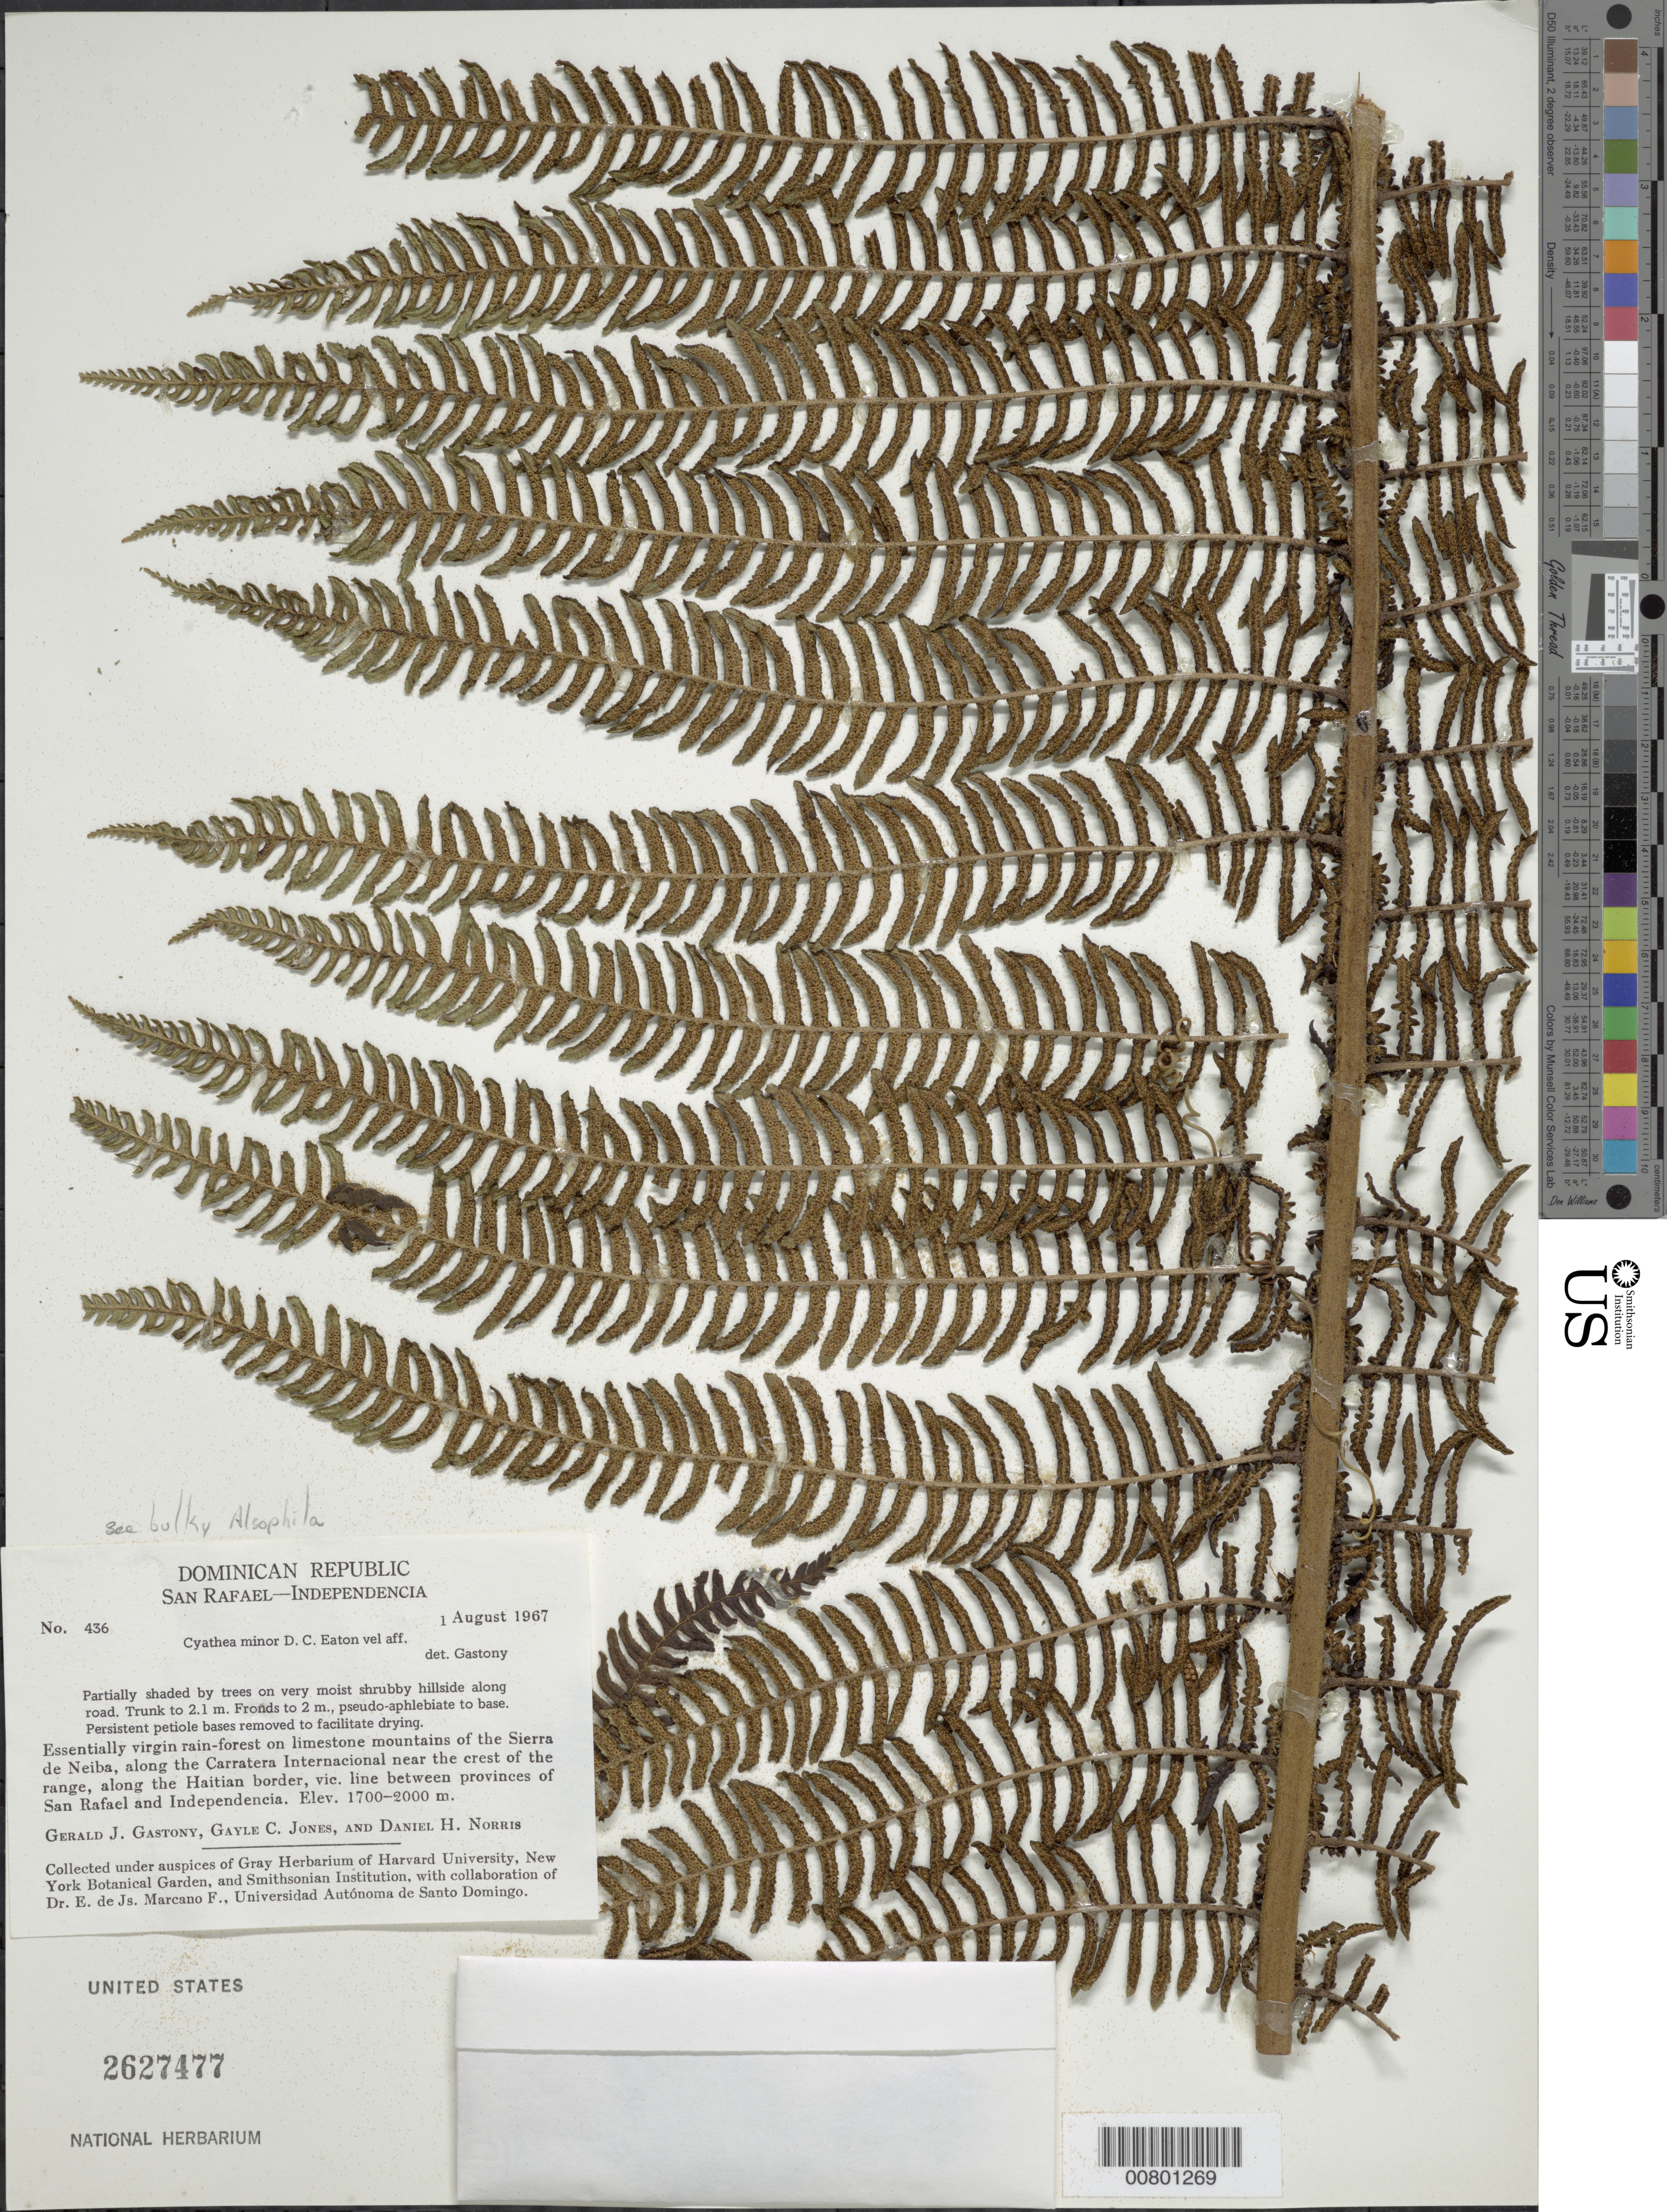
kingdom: Plantae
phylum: Tracheophyta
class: Polypodiopsida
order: Cyatheales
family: Cyatheaceae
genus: Alsophila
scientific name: Alsophila minor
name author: (D.C. Eaton) R.M. Tryon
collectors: G. Gastony, G. C. Jones & D. H. Norris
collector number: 436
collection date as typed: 01 Aug 1967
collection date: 1967-08-01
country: Dominican Republic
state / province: Independencia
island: Hispaniola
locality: San Rafael-Independencia, Sierra de Neiba, Carratera Internacional, along Haitian border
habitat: Essentially virgin rainforest on limestone mountains; partially shaded by trees on very moist shrubby hillside along road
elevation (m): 1700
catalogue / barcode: US 2627477